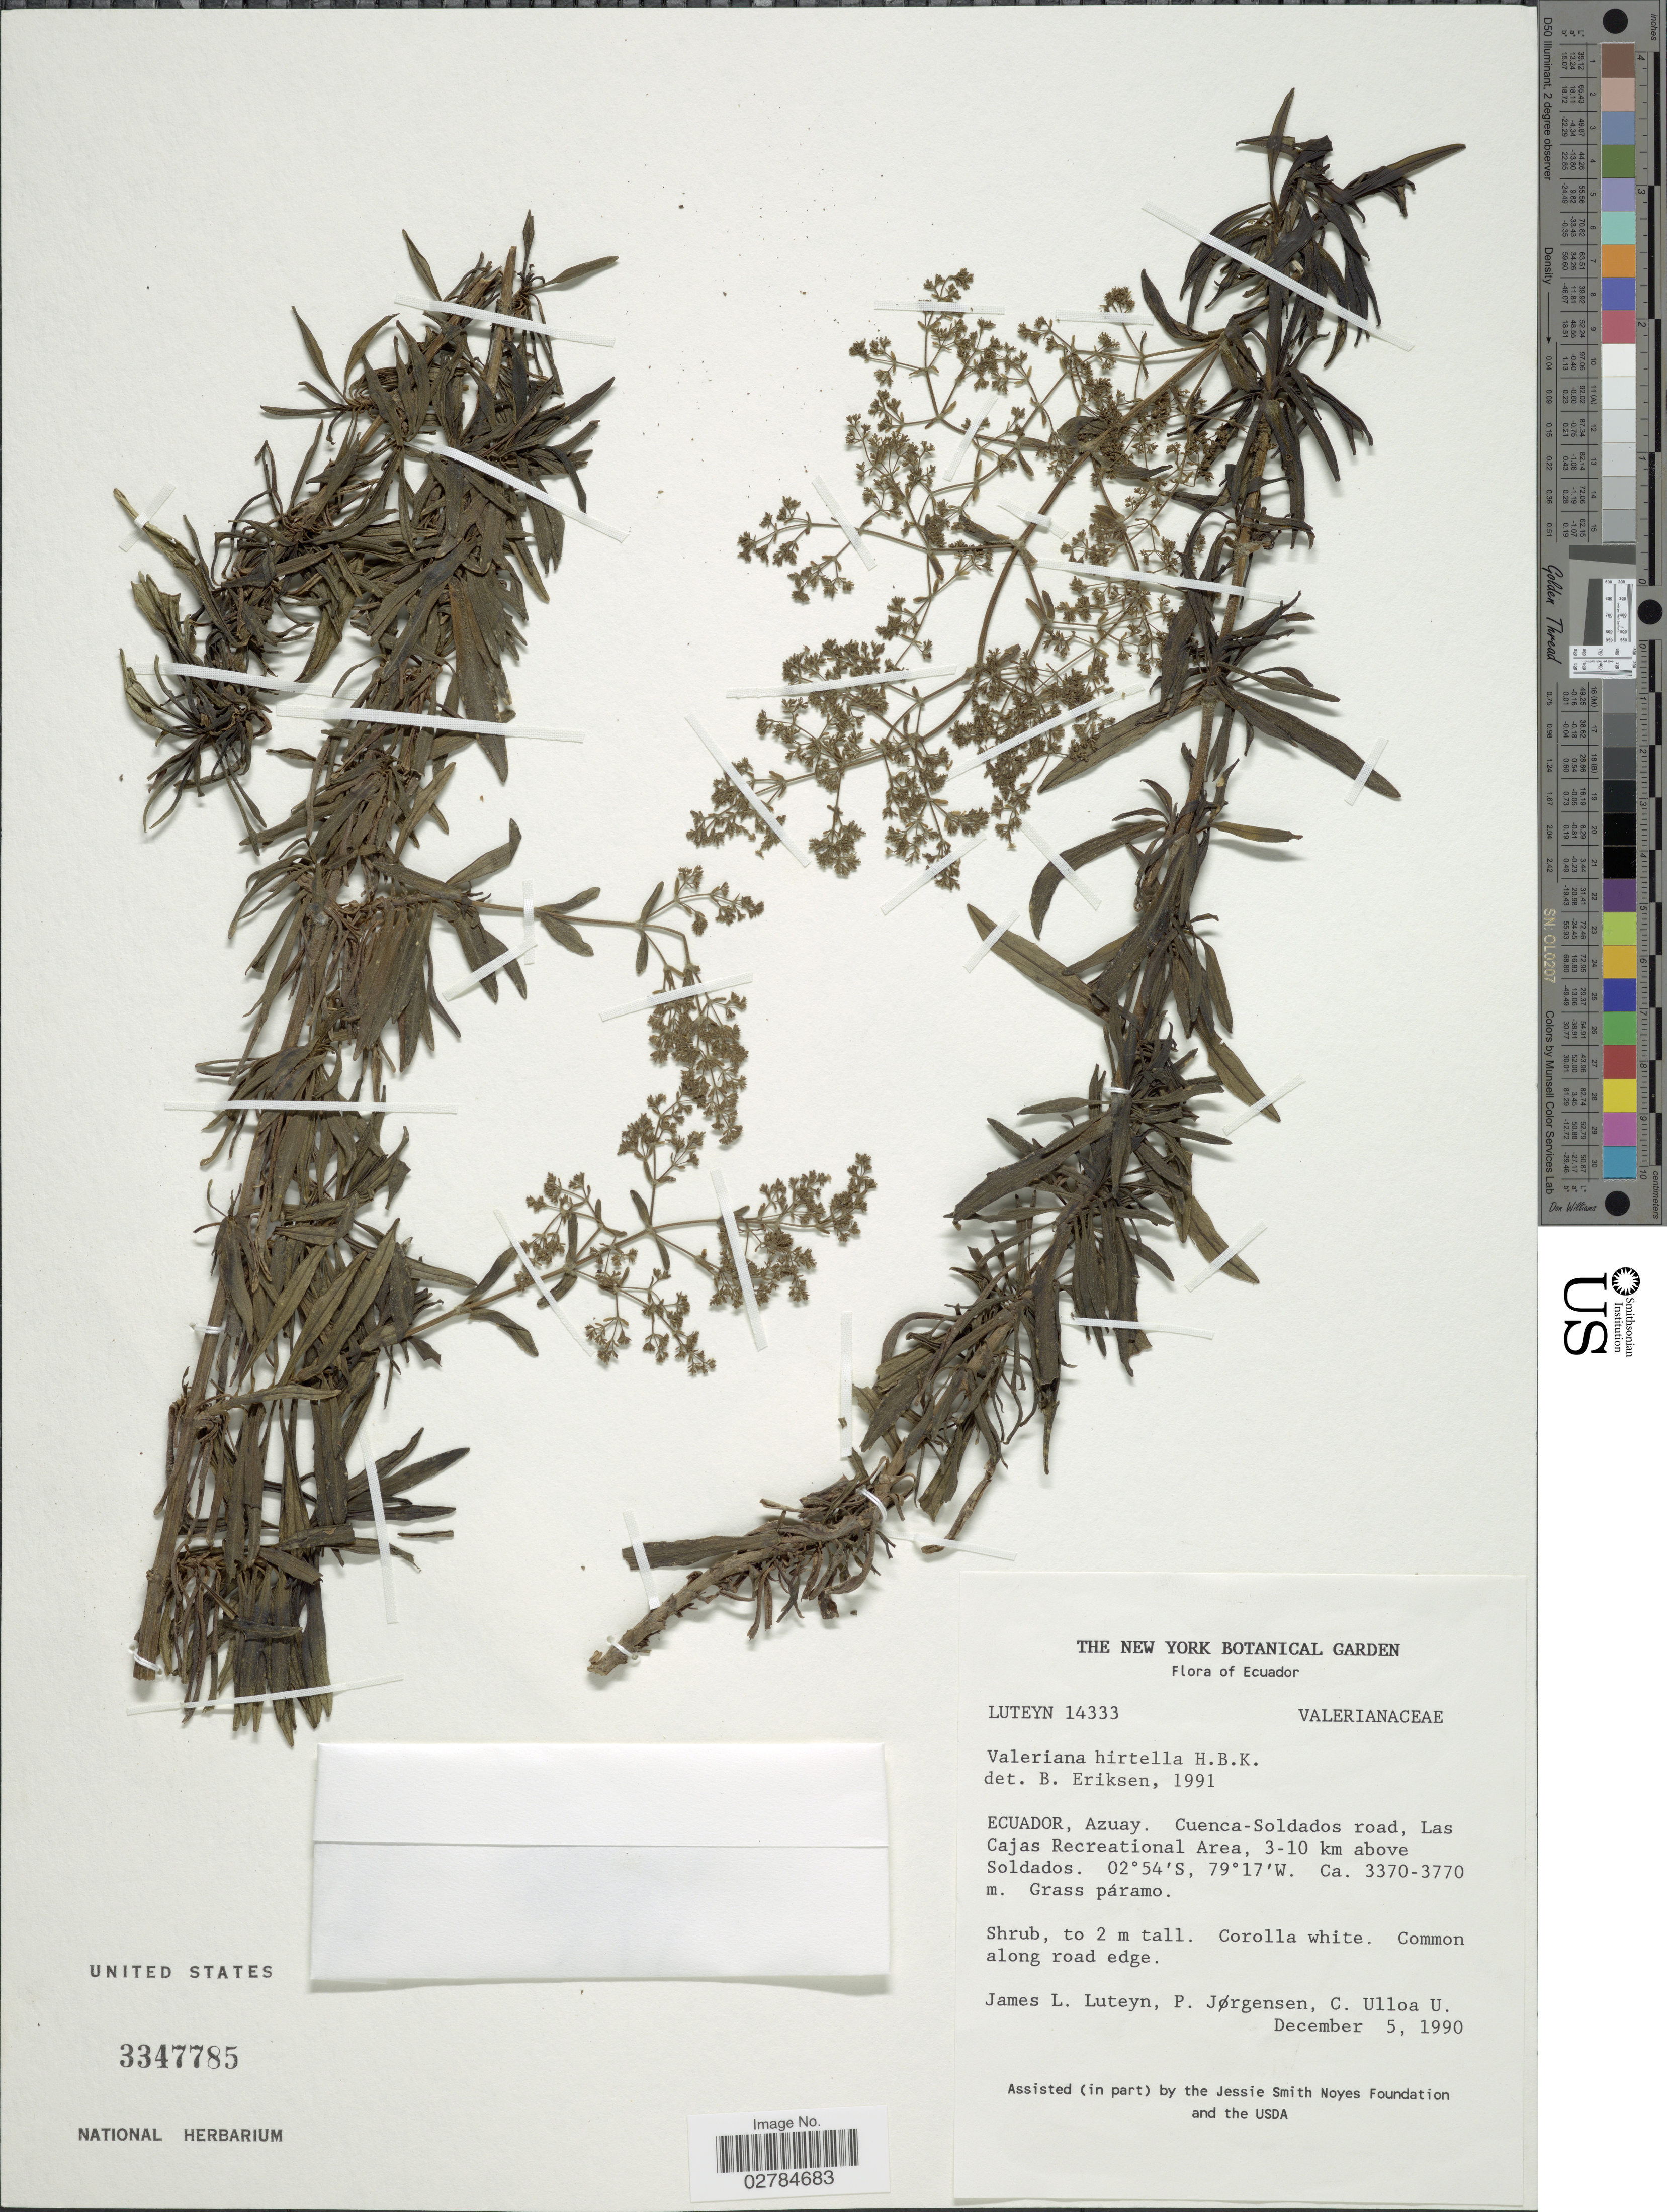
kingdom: Plantae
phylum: Tracheophyta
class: Magnoliopsida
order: Dipsacales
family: Caprifoliaceae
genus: Valeriana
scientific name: Valeriana hirtella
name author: Kunth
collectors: J. L. Luteyn, P. Jörgensen & C. Ulloa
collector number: Luteyn 14333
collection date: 1990-12-05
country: Ecuador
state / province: Azuay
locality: Cuenca-Soldados road, Las Cajas Recreational Area, 3-10 km above Soldados.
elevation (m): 3370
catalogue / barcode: US 3347785